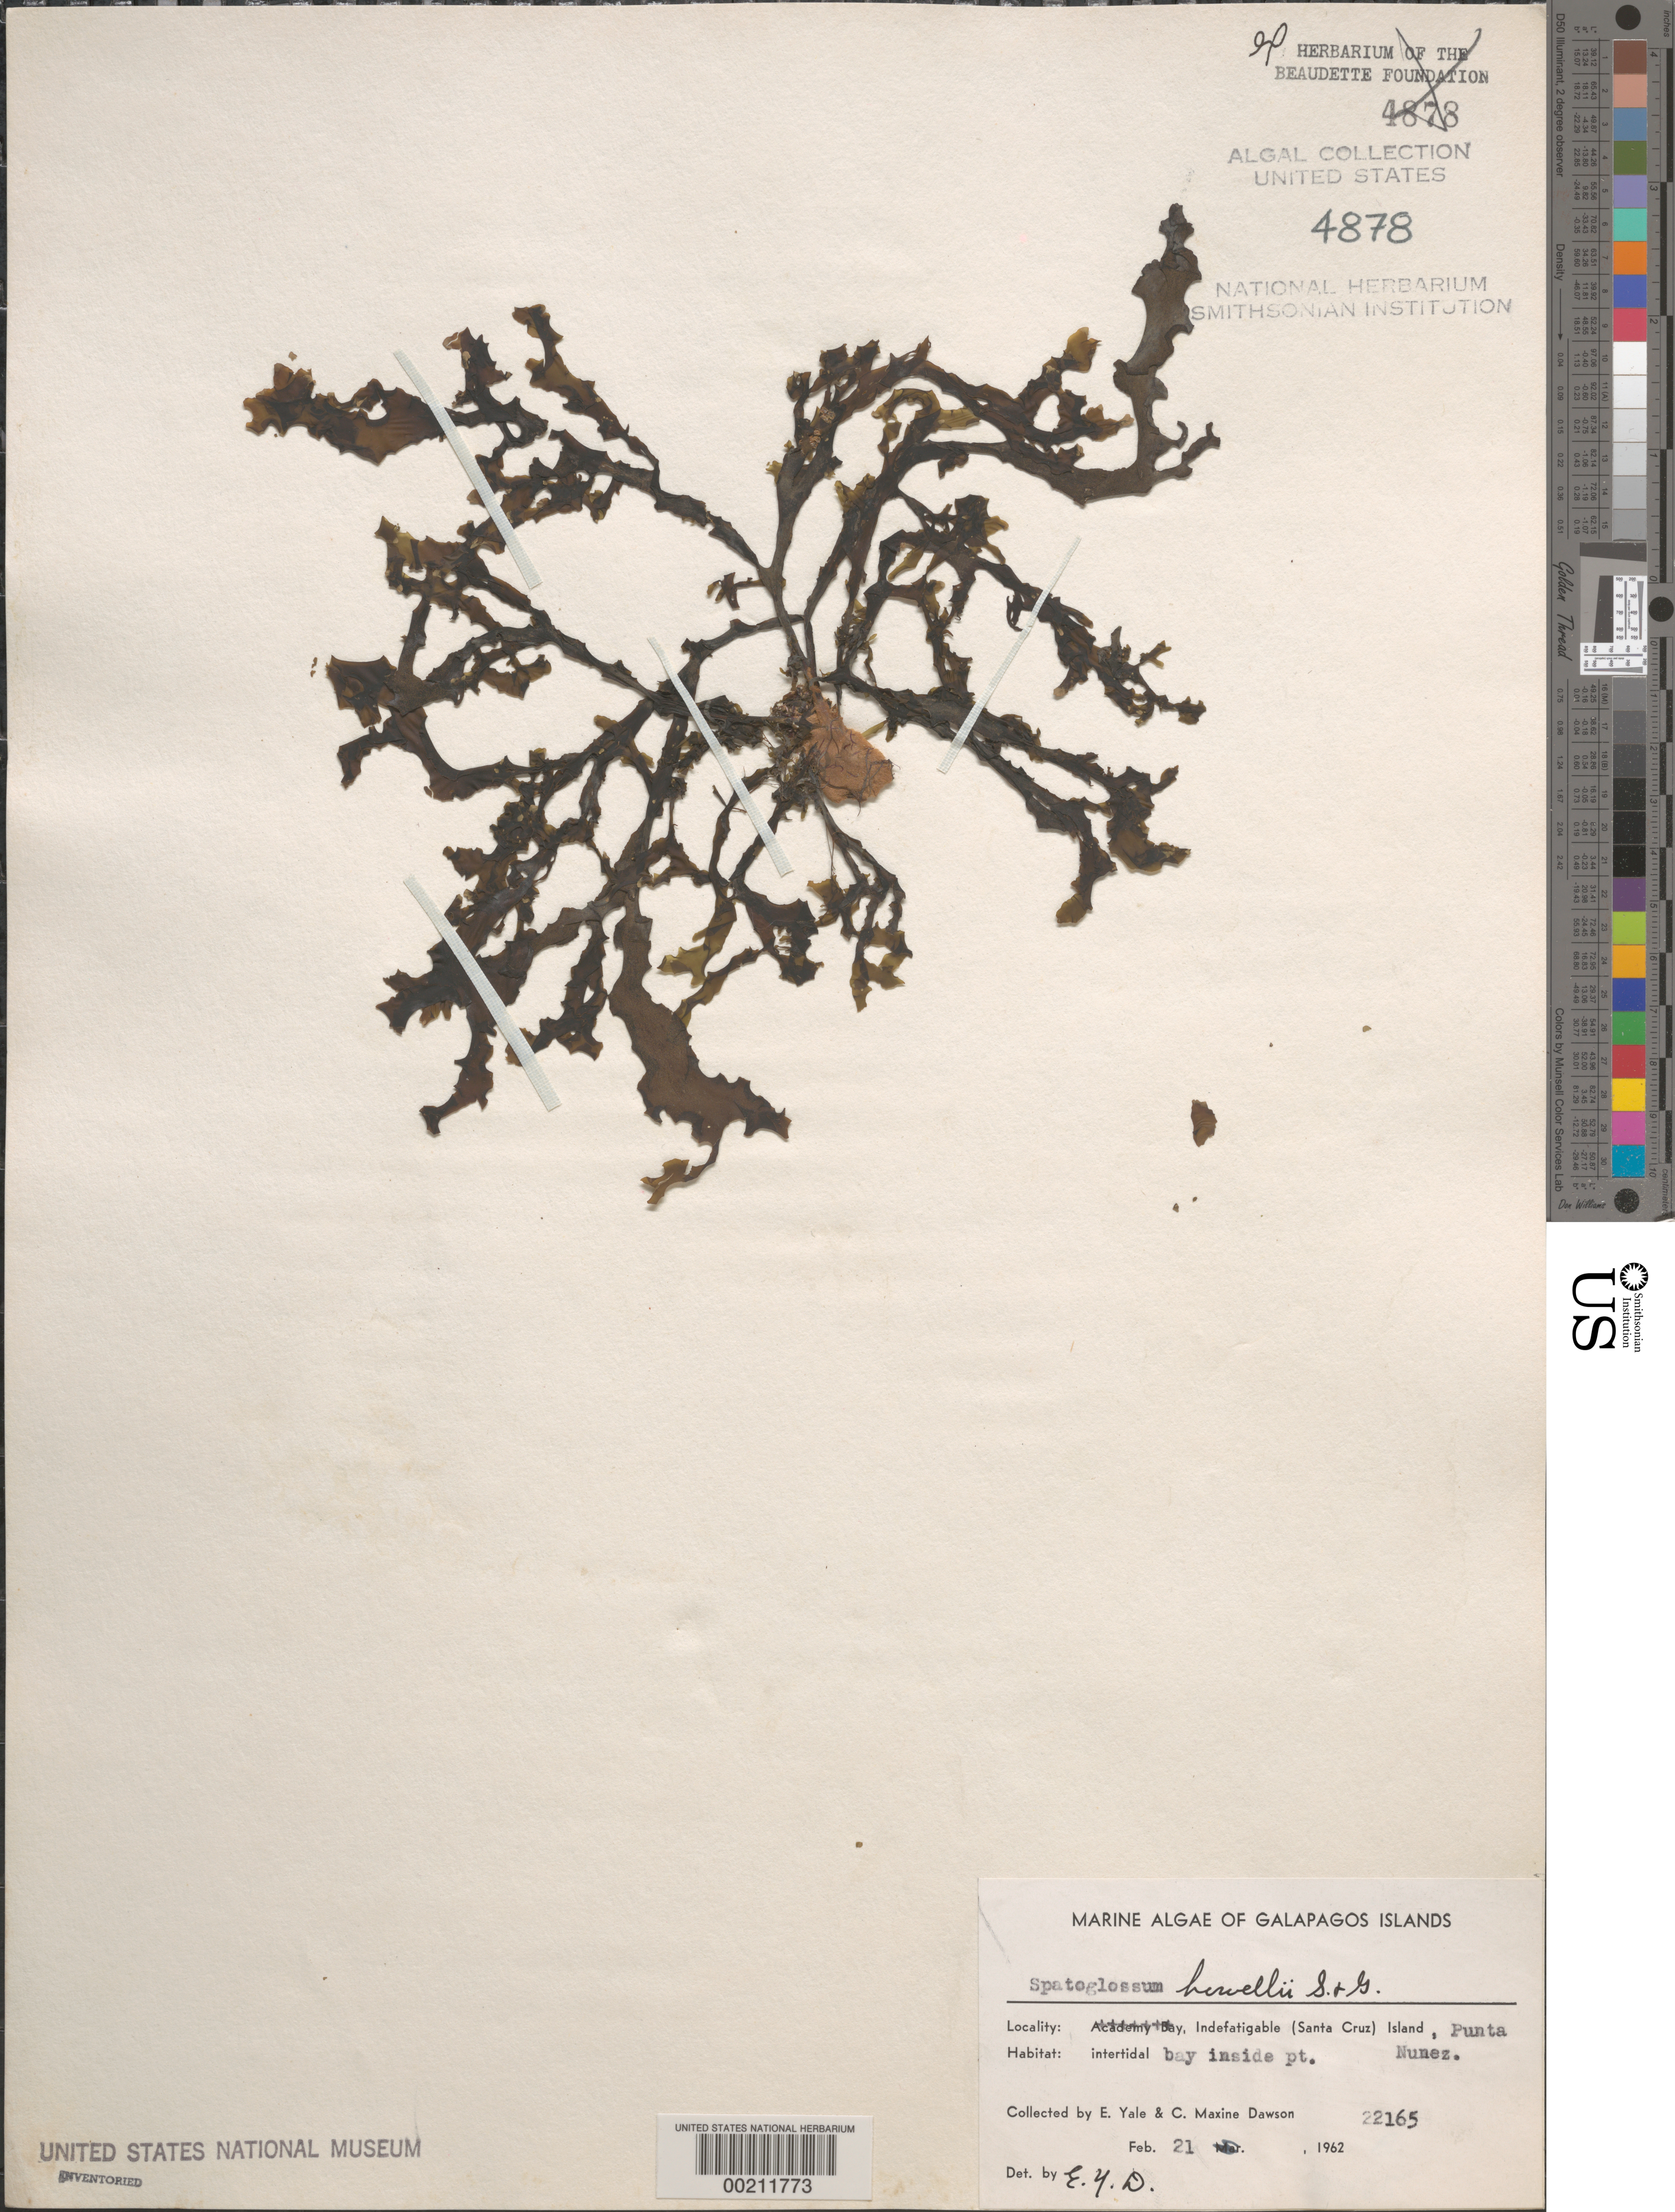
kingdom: Chromista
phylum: Ochrophyta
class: Phaeophyceae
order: Dictyotales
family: Dictyotaceae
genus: Spatoglossum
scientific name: Spatoglossum howellii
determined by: Dawson, E. Y.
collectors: E. Y. Dawson & C. M. Dawson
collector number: EYD 22165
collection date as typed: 21 Feb 1962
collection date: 1962-02-21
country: Ecuador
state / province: Colón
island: Santa Cruz [Indefatigable, Chaves]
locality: Punta Nunez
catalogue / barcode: US 4878